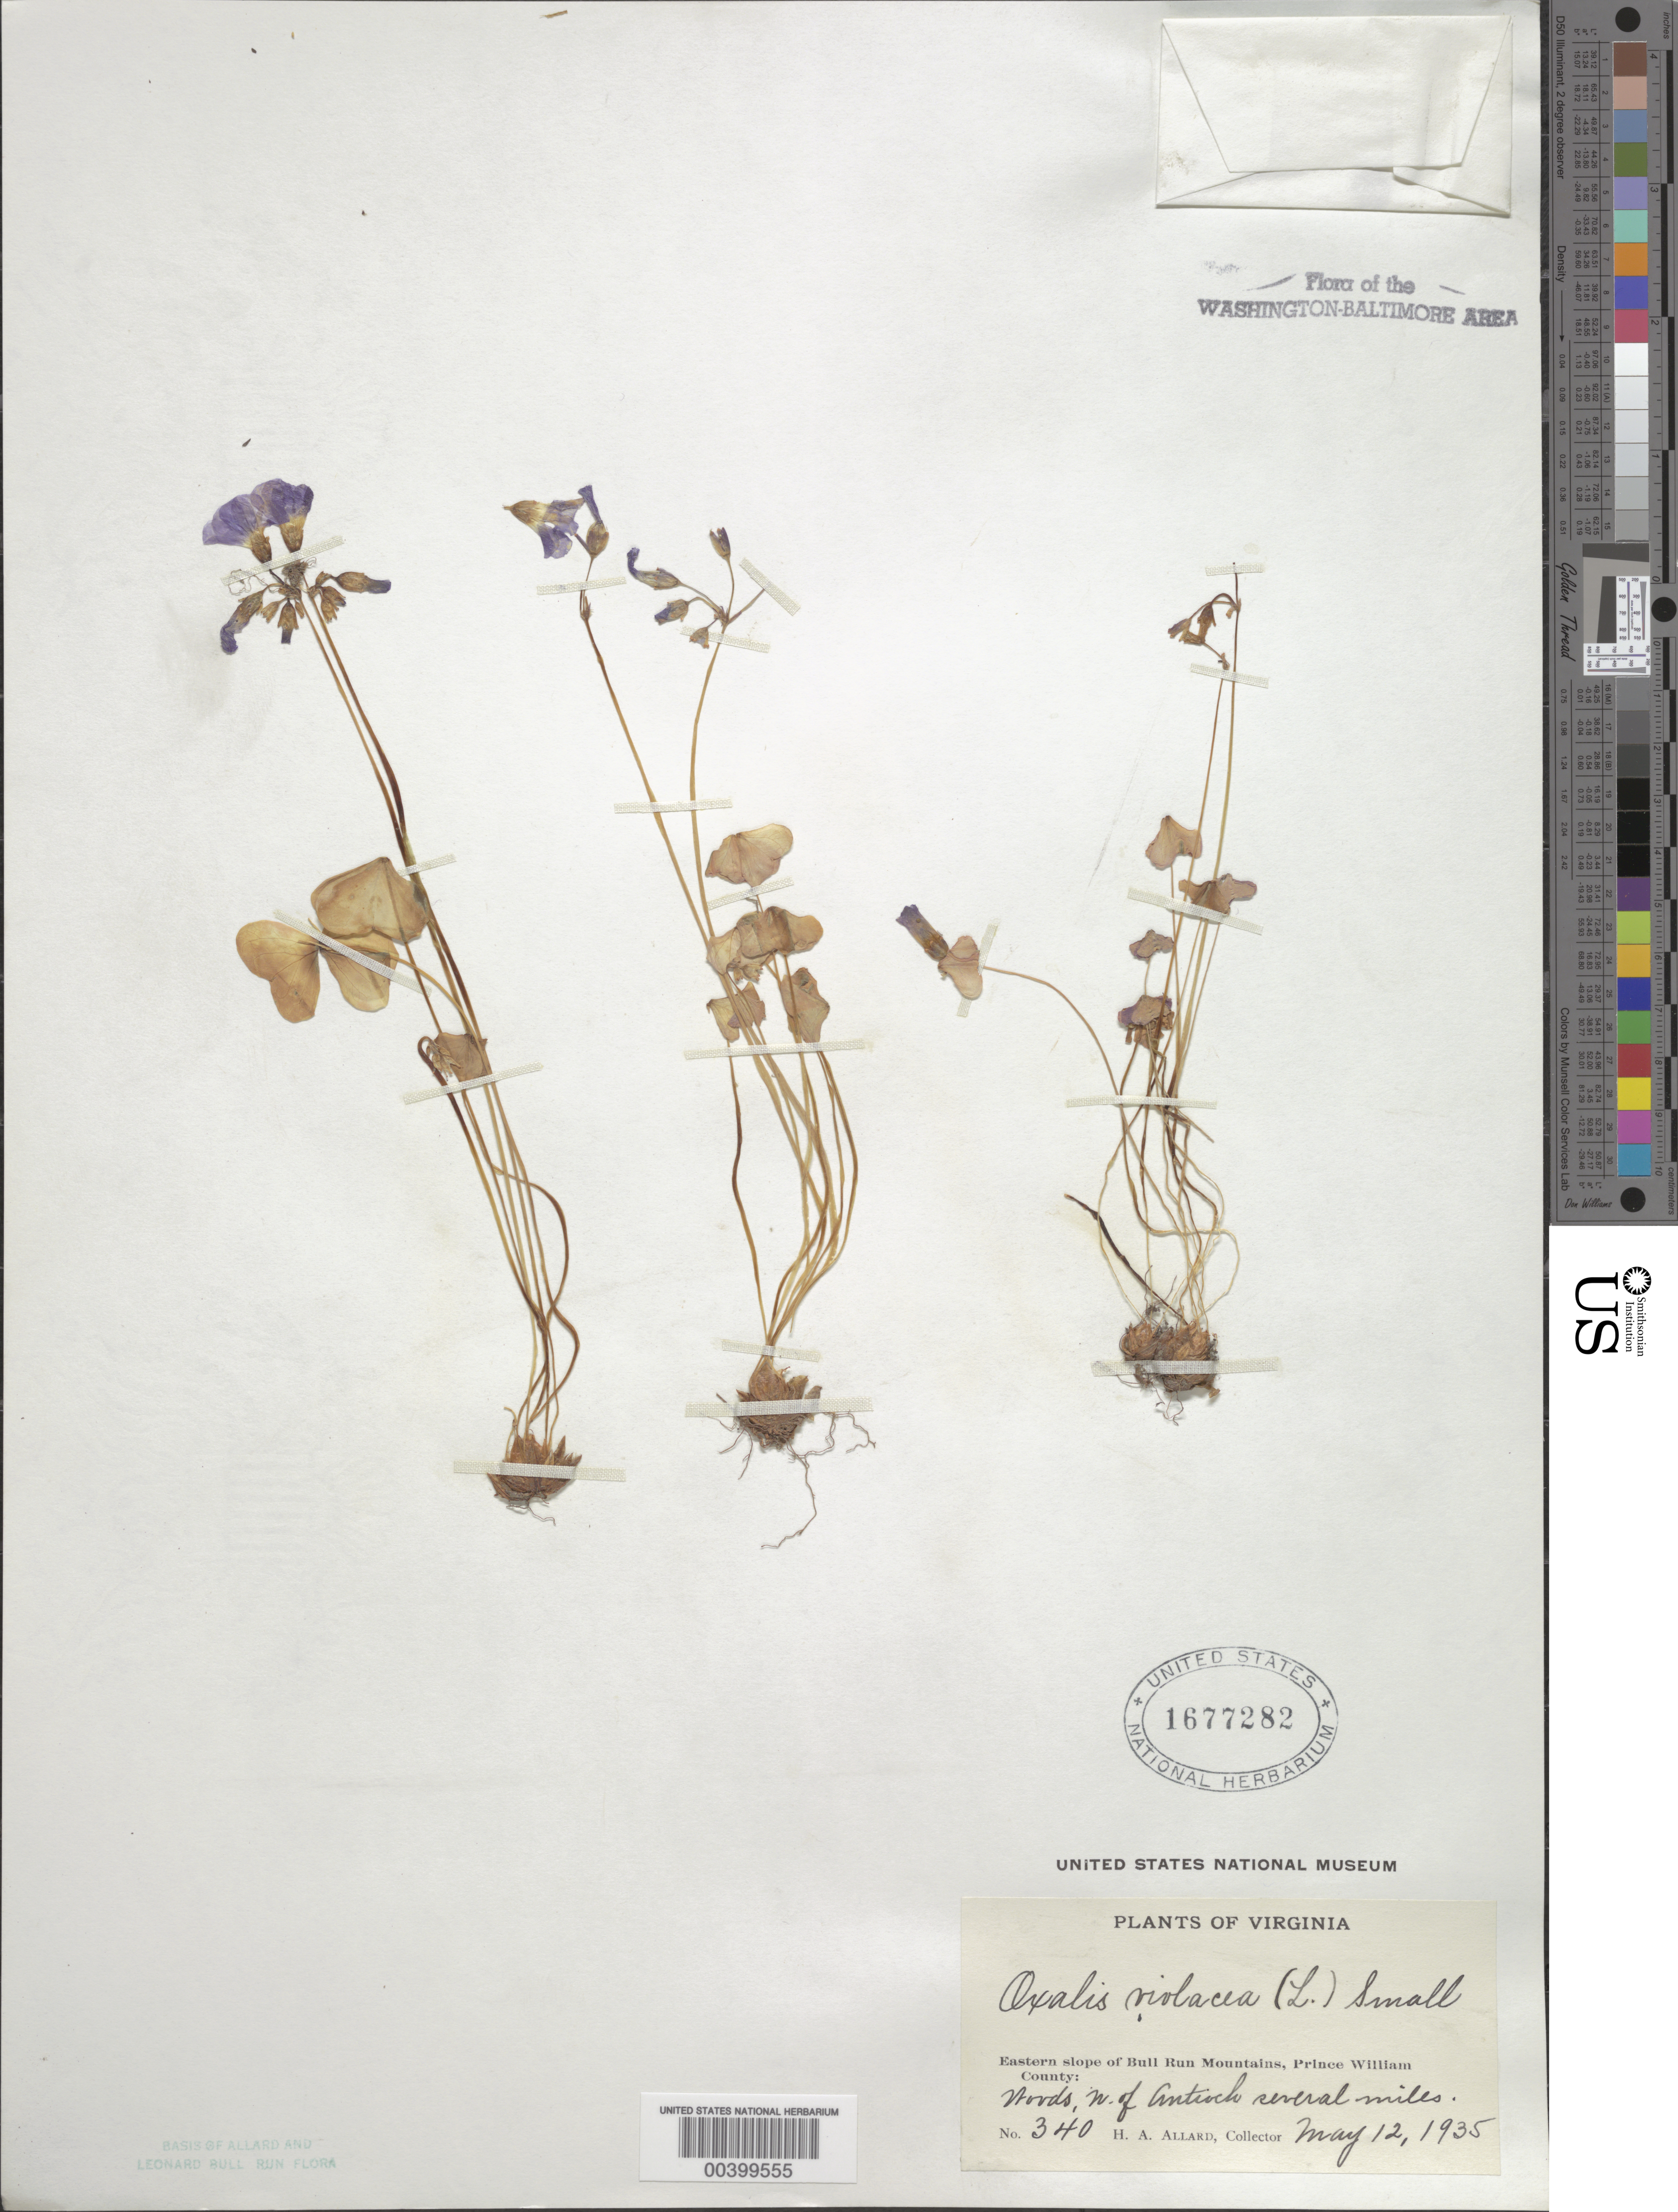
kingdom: Plantae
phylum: Tracheophyta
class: Magnoliopsida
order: Oxalidales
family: Oxalidaceae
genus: Oxalis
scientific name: Oxalis violacea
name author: L.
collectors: H. A. Allard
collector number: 340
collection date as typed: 12 May 1935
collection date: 1935-05-12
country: United States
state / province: Virginia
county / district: Prince William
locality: North of Antioch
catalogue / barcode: US 1677282